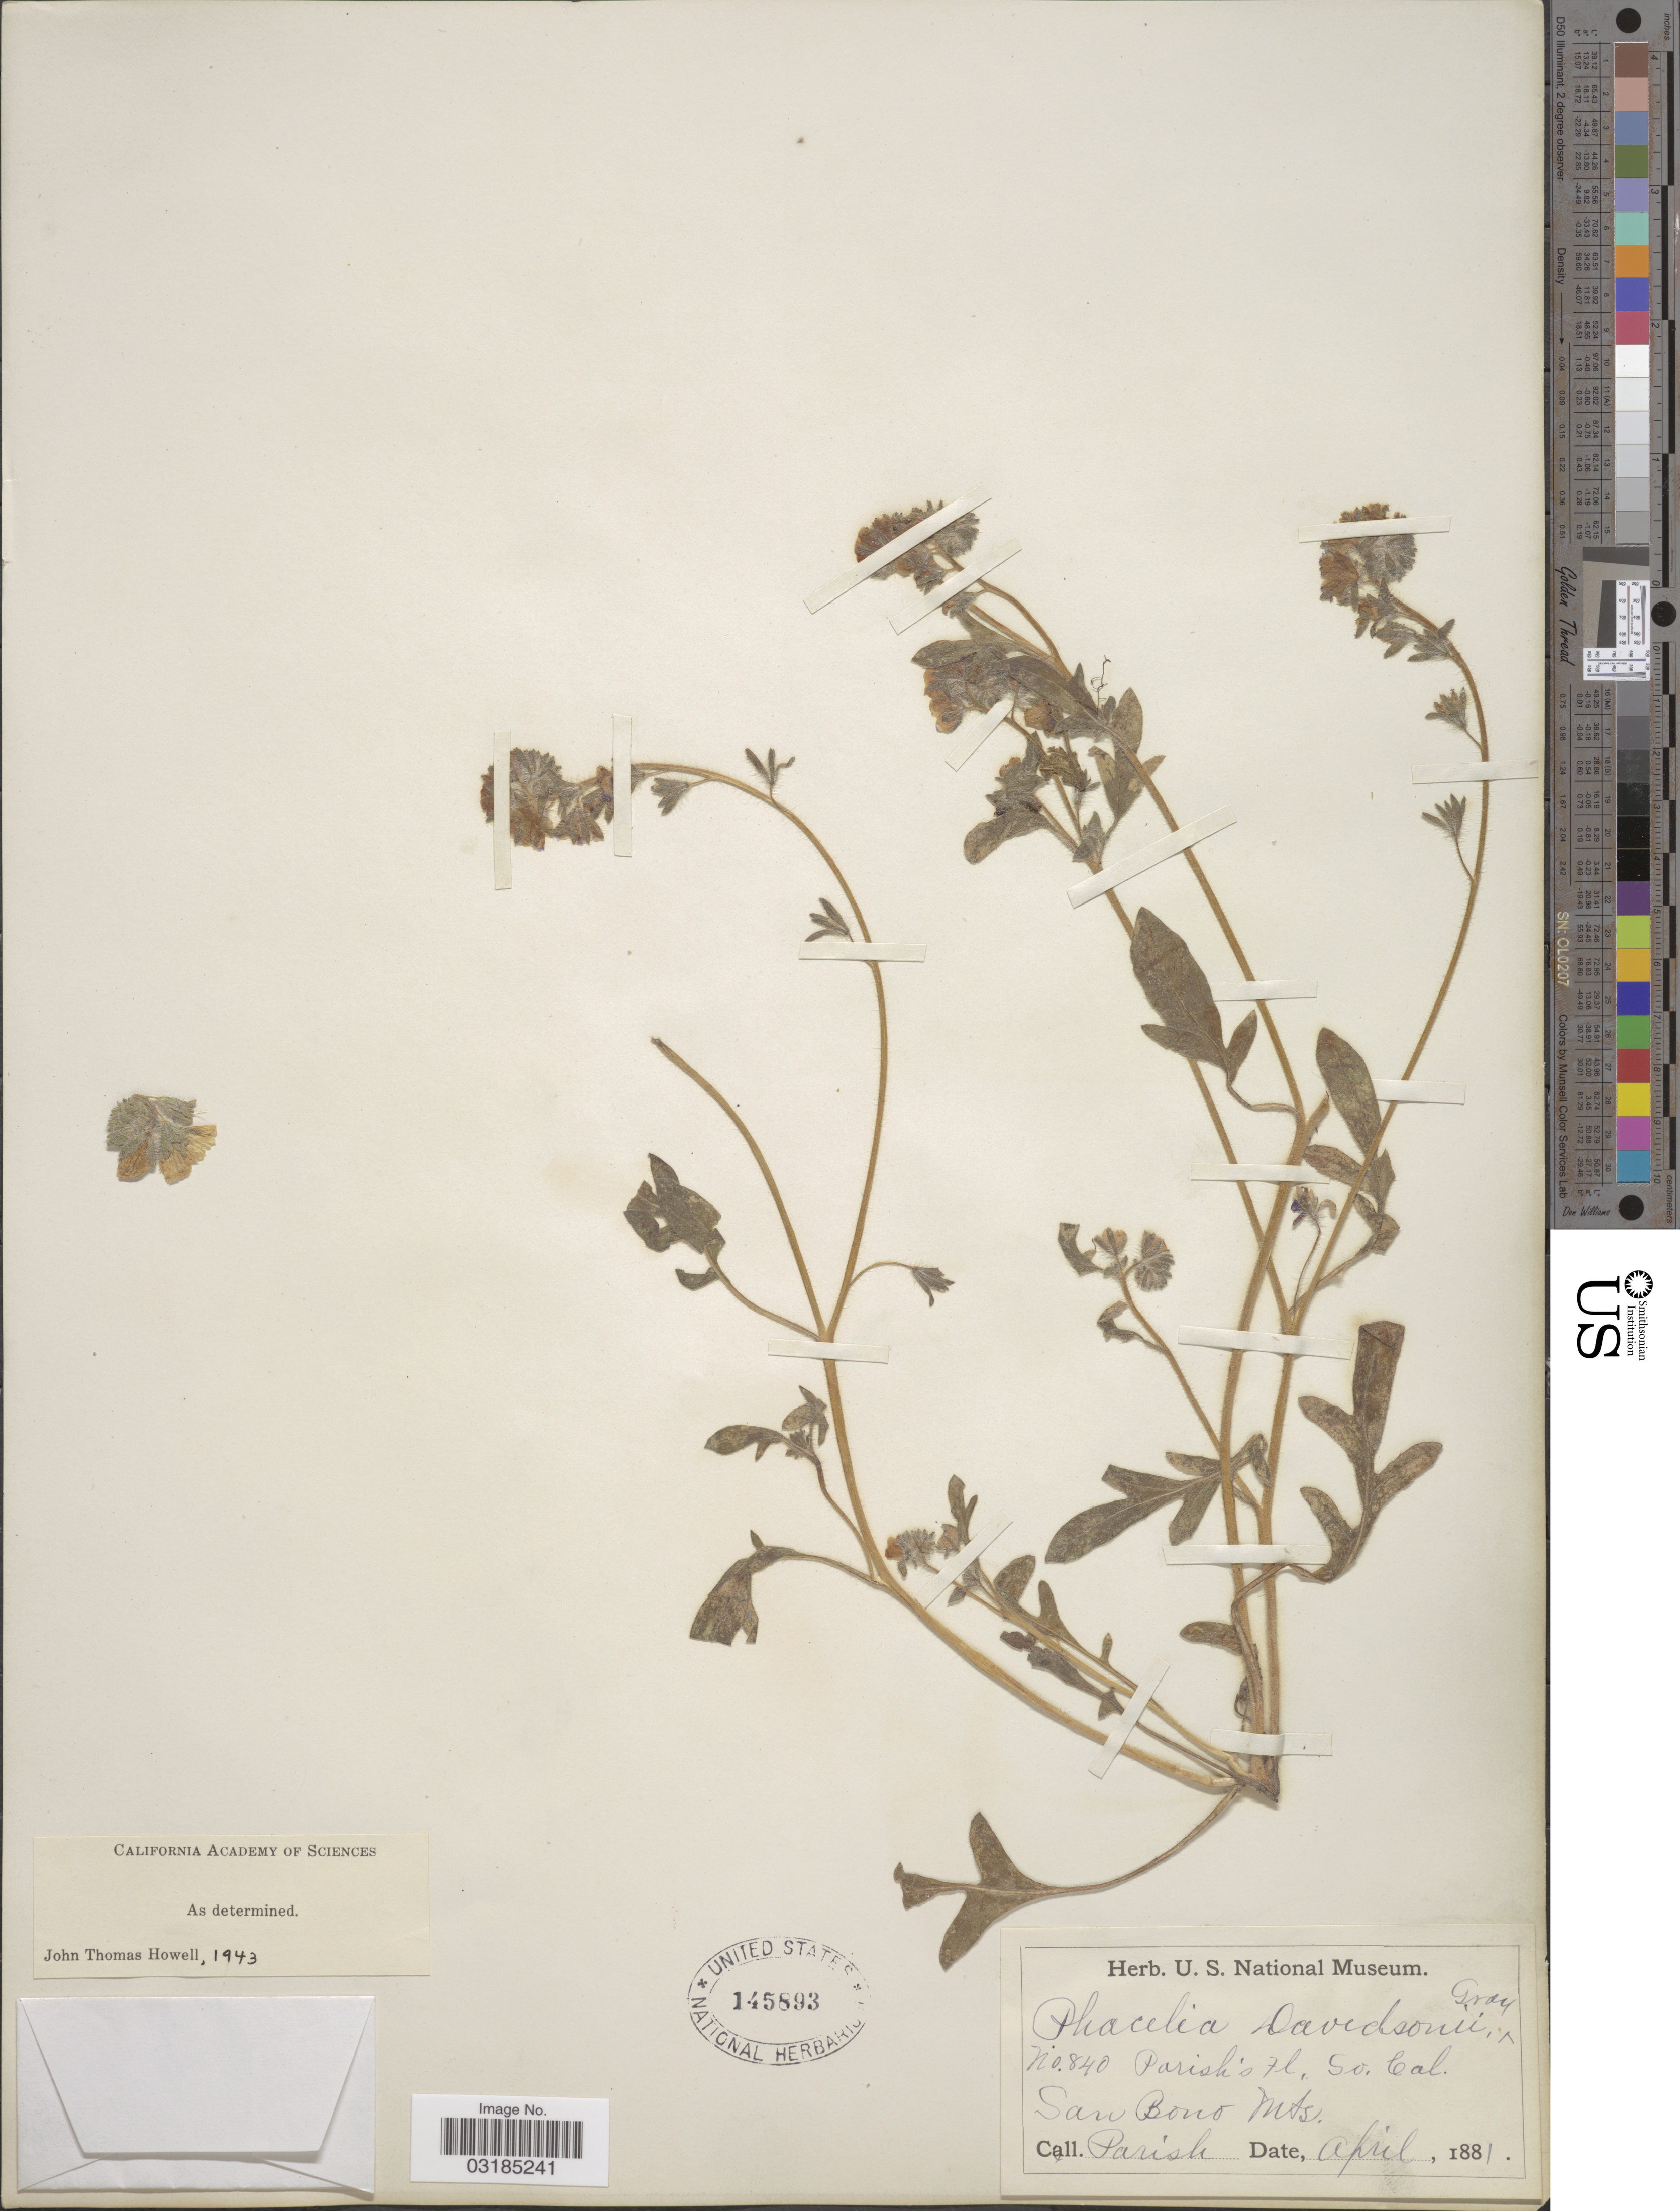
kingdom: Plantae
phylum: Tracheophyta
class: Magnoliopsida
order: Boraginales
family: Hydrophyllaceae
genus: Phacelia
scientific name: Phacelia davidsonii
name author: A. Gray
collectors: -- Parish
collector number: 840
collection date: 1881-04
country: United States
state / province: California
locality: So. Cal. San Bono Mts.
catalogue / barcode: US 145893